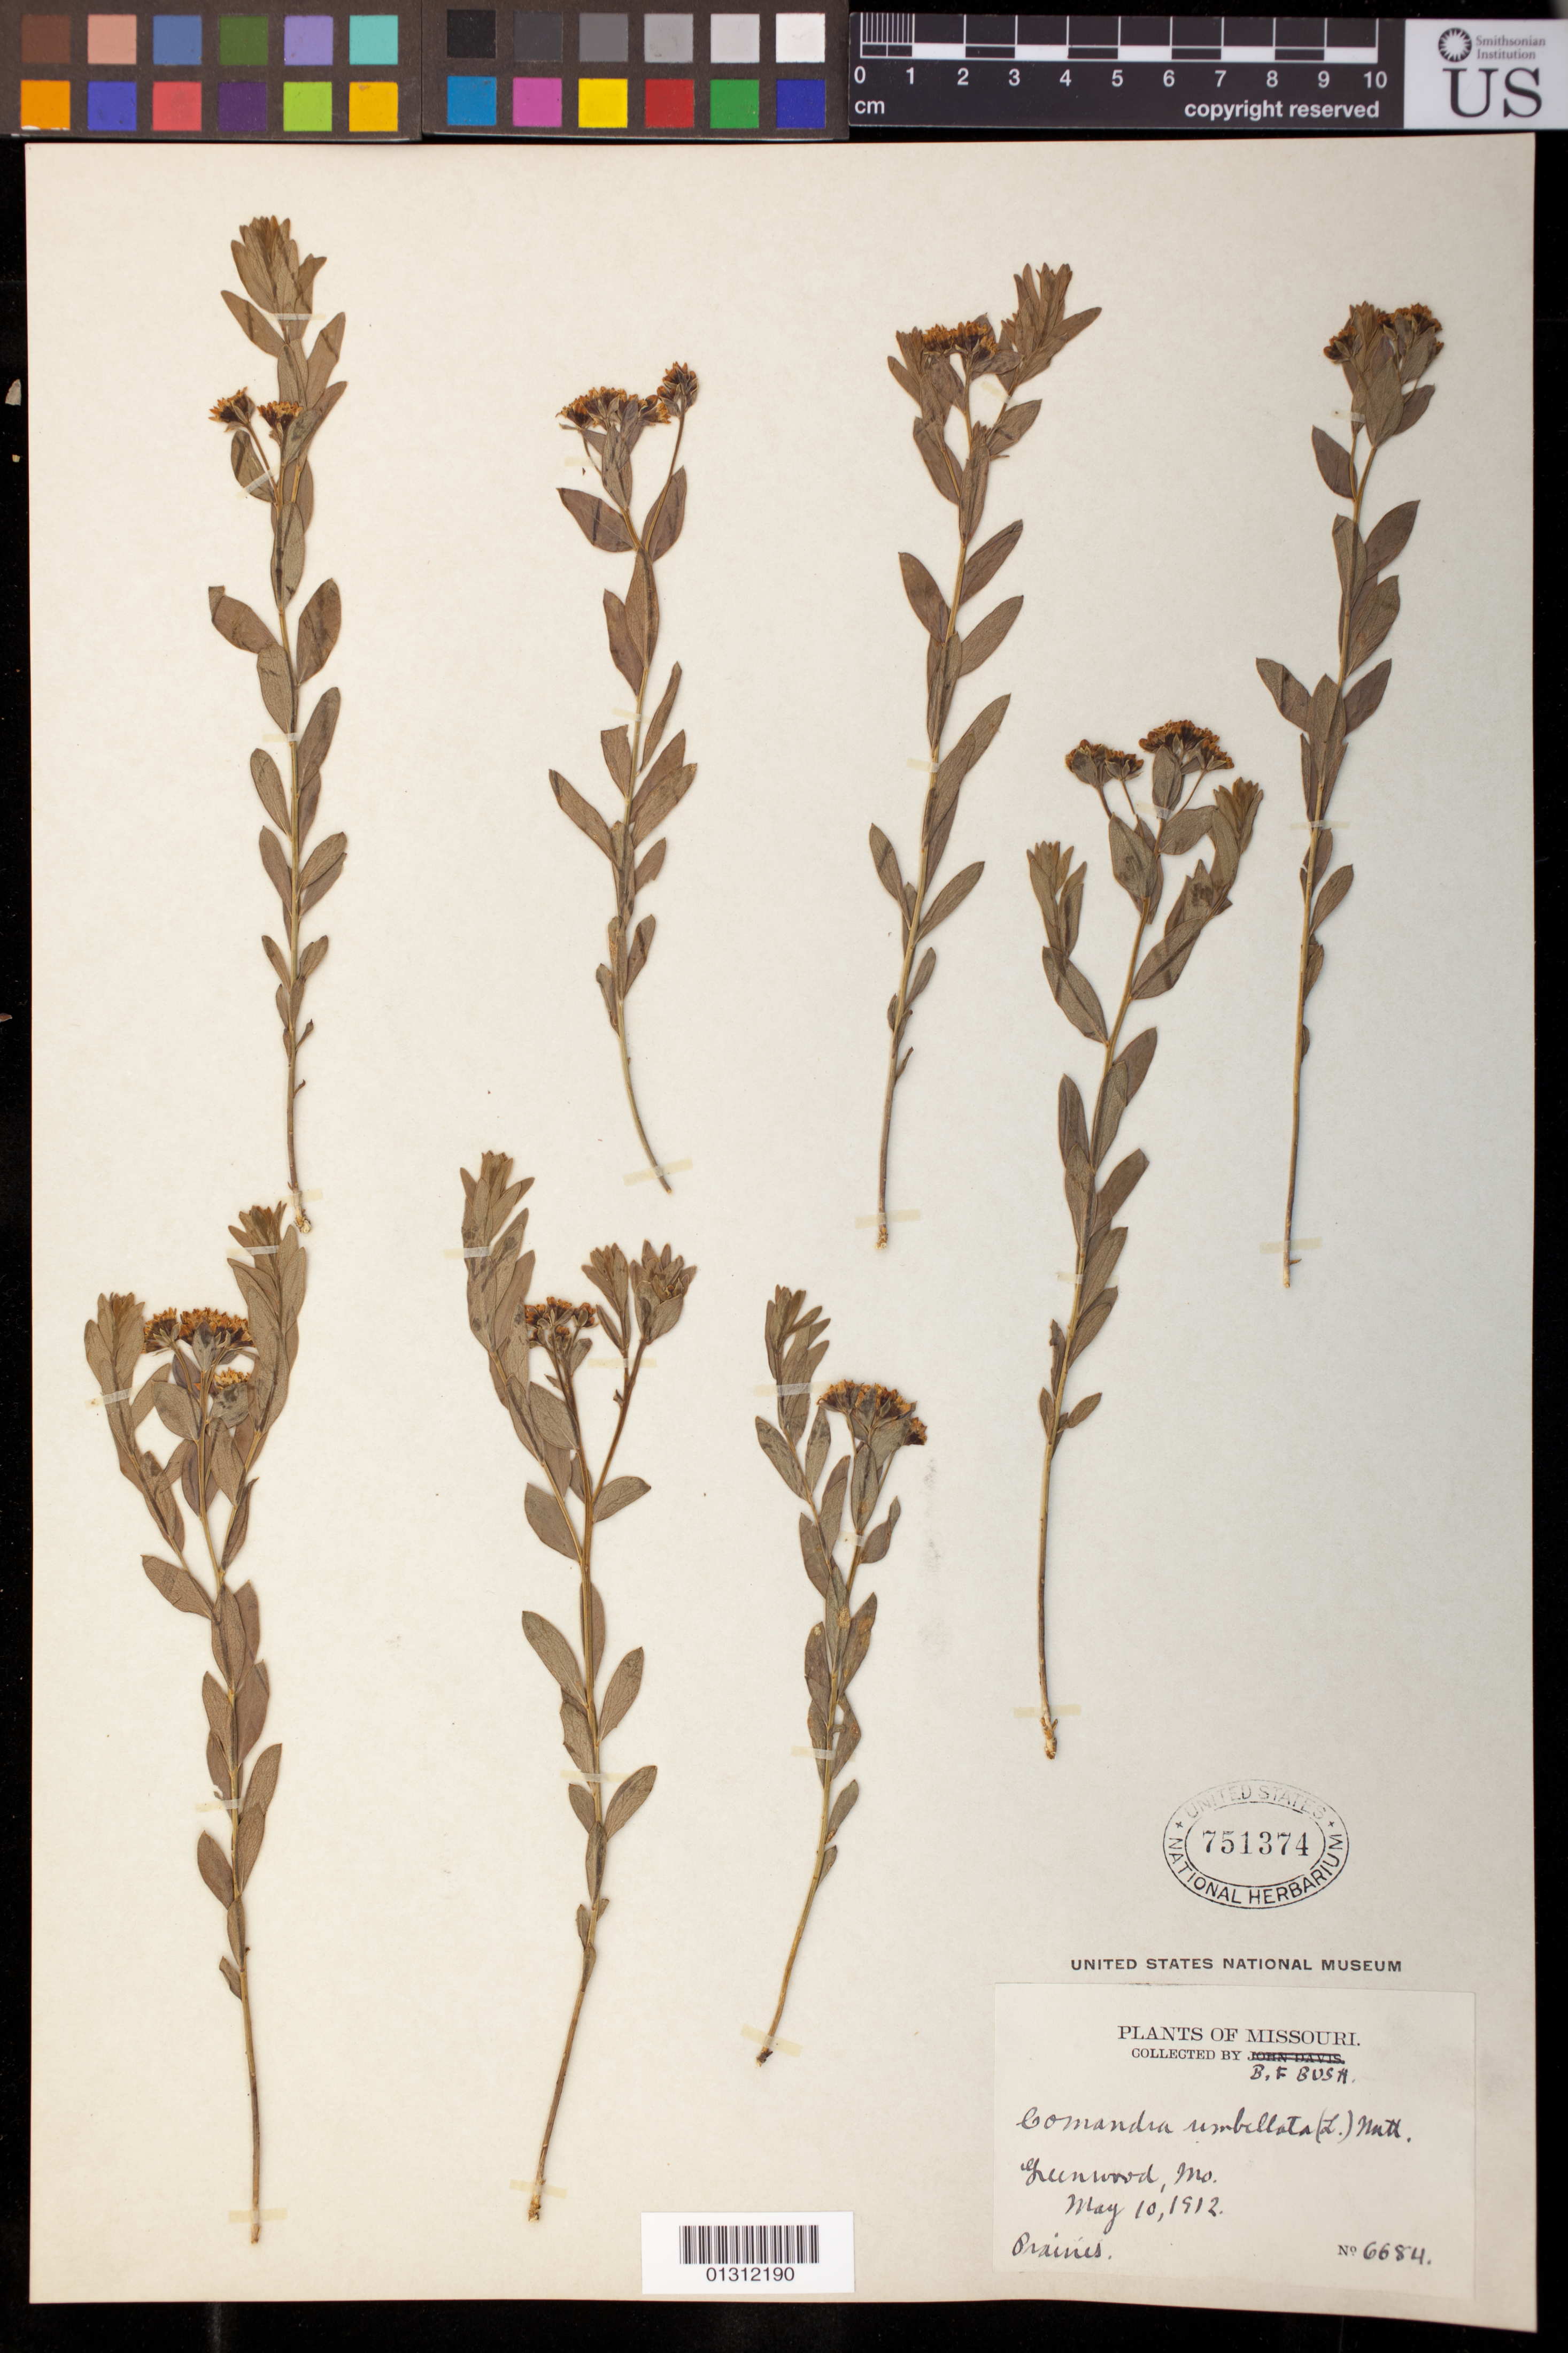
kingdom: Plantae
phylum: Tracheophyta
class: Magnoliopsida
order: Santalales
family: Comandraceae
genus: Comandra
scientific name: Comandra umbellata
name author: (L.) Nutt.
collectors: B. F. Bush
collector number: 6684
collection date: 1912-05-10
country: United States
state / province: Missouri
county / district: Jackson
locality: Greenwood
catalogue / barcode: US 751374